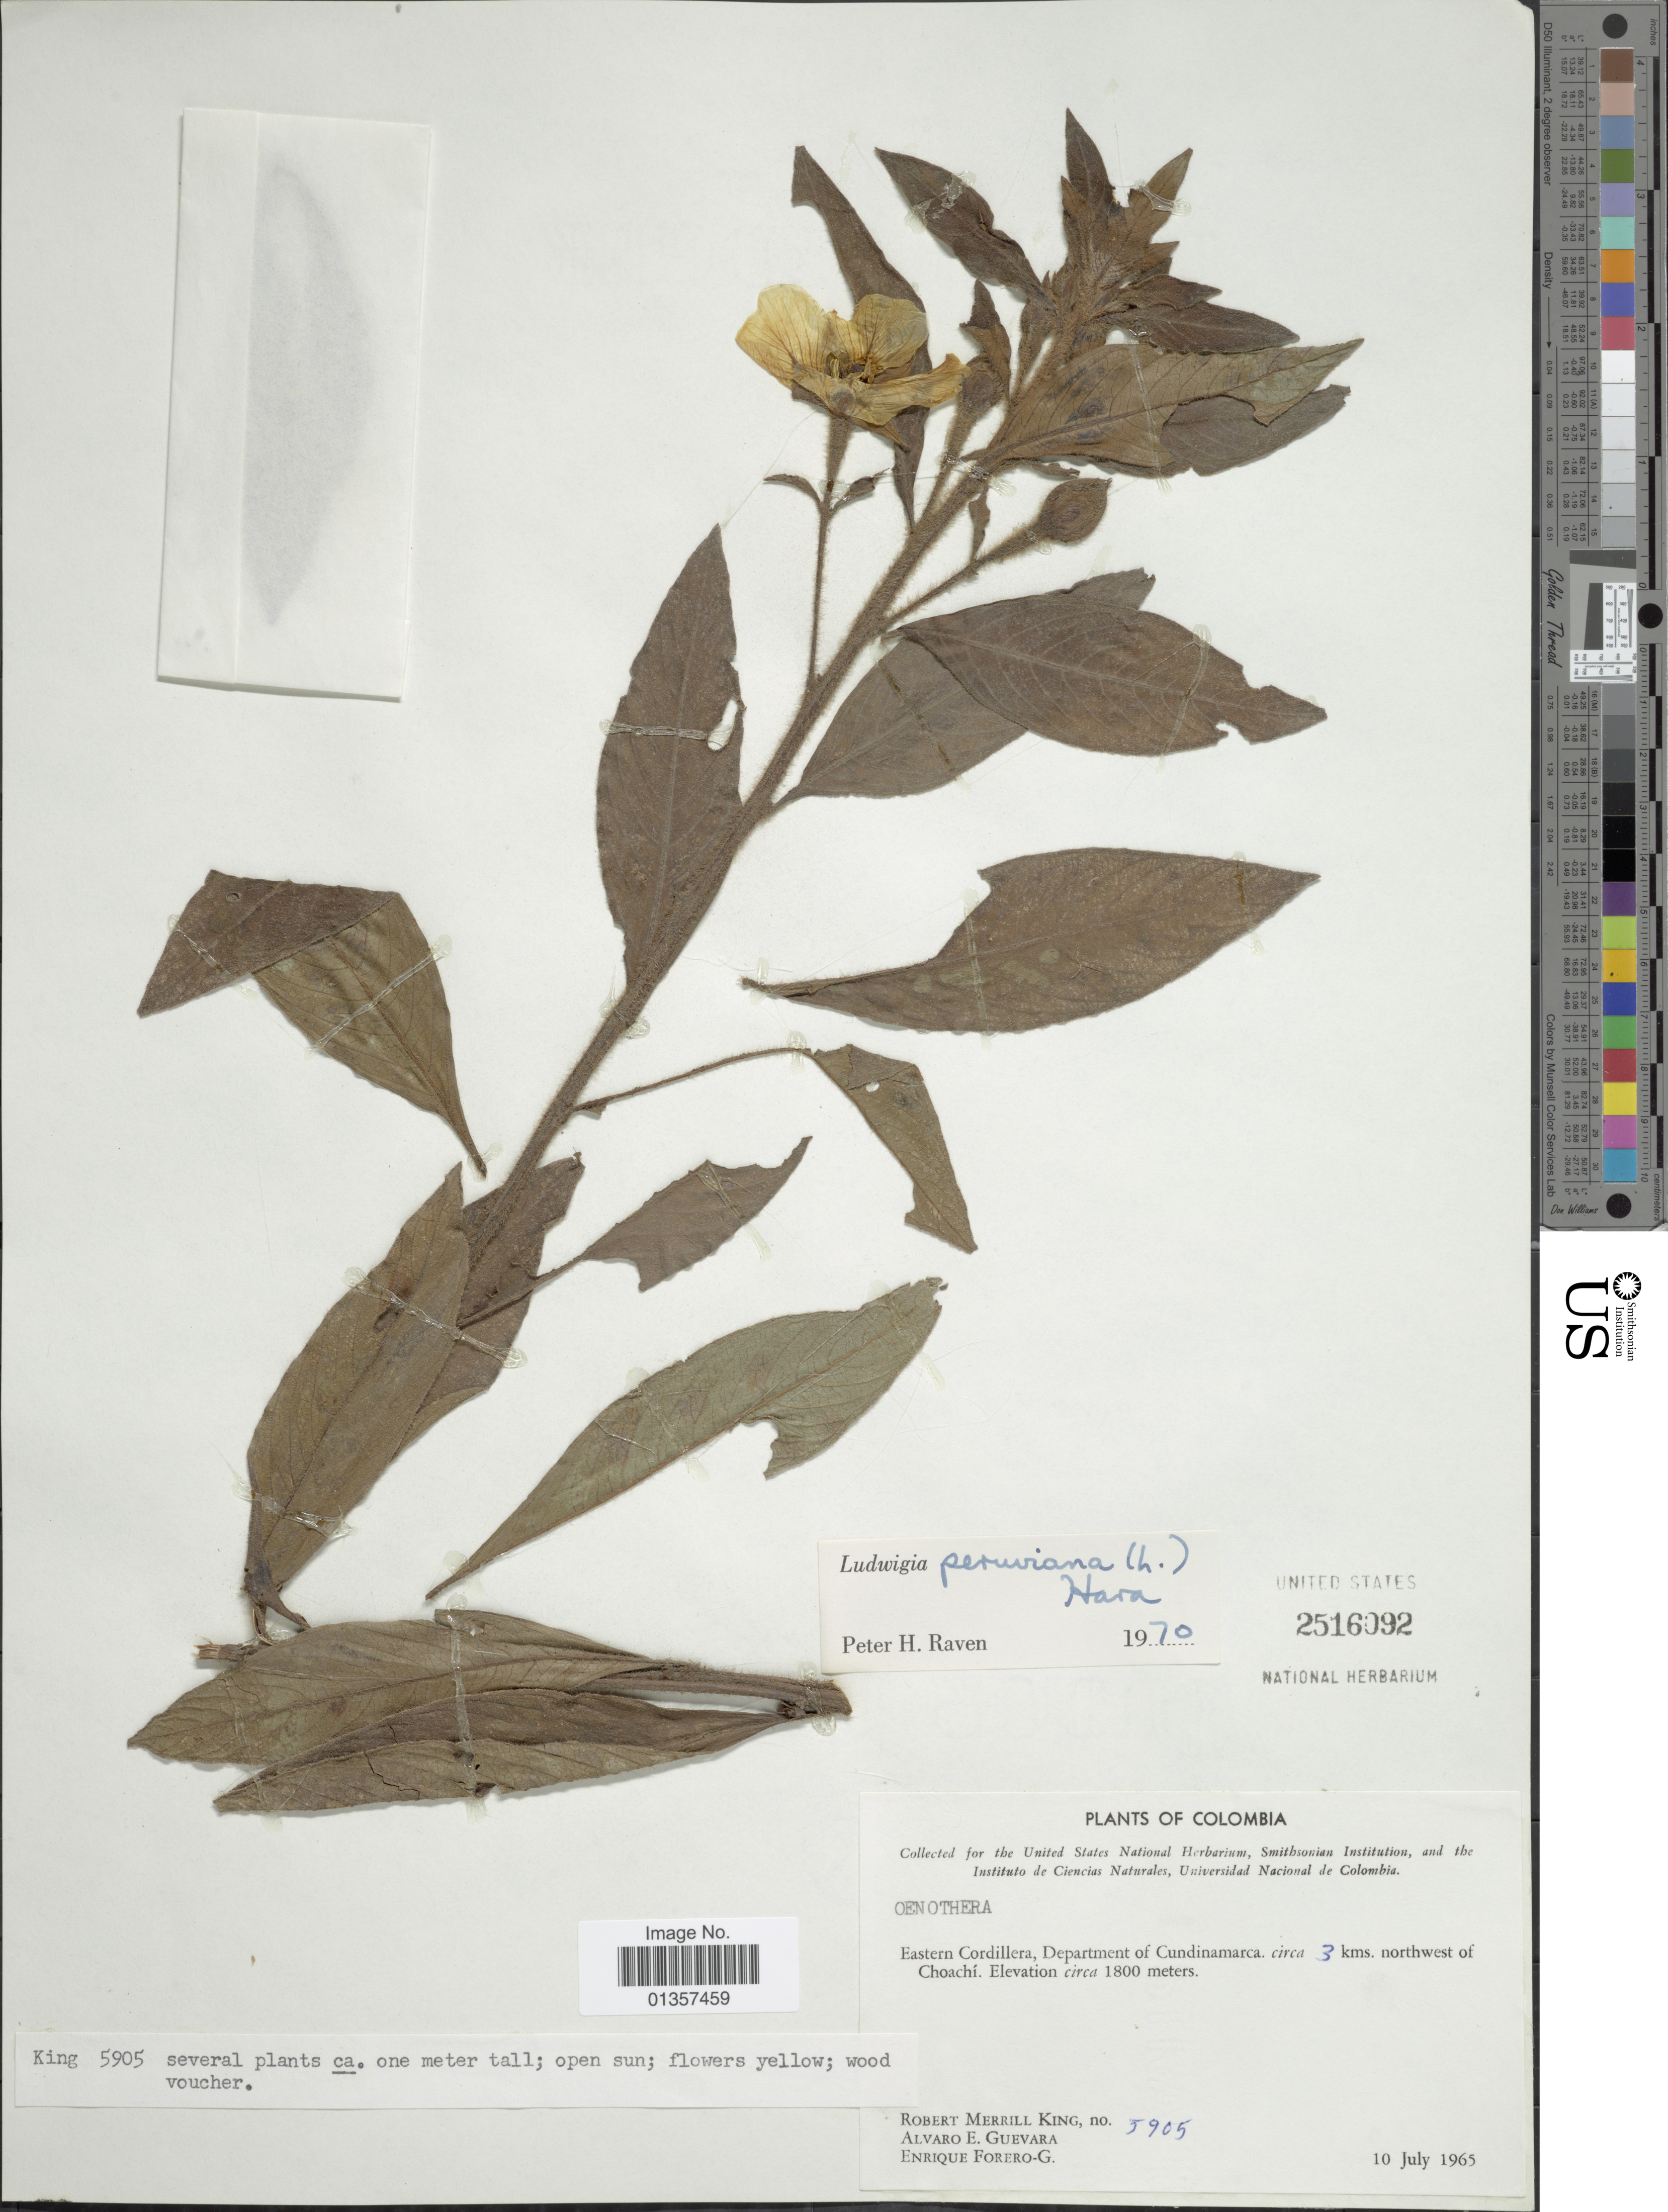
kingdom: Plantae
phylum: Tracheophyta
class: Magnoliopsida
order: Myrtales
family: Onagraceae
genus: Ludwigia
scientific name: Ludwigia peruviana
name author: (L.) H. Hara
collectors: R. M. King, A. E. Guevara & E. Forero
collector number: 5905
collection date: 1965-07-10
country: Colombia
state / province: Cundinamarca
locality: Eastern Cordillera, circa 3 kms. northwest of Choachí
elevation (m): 1800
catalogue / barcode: US 2516092